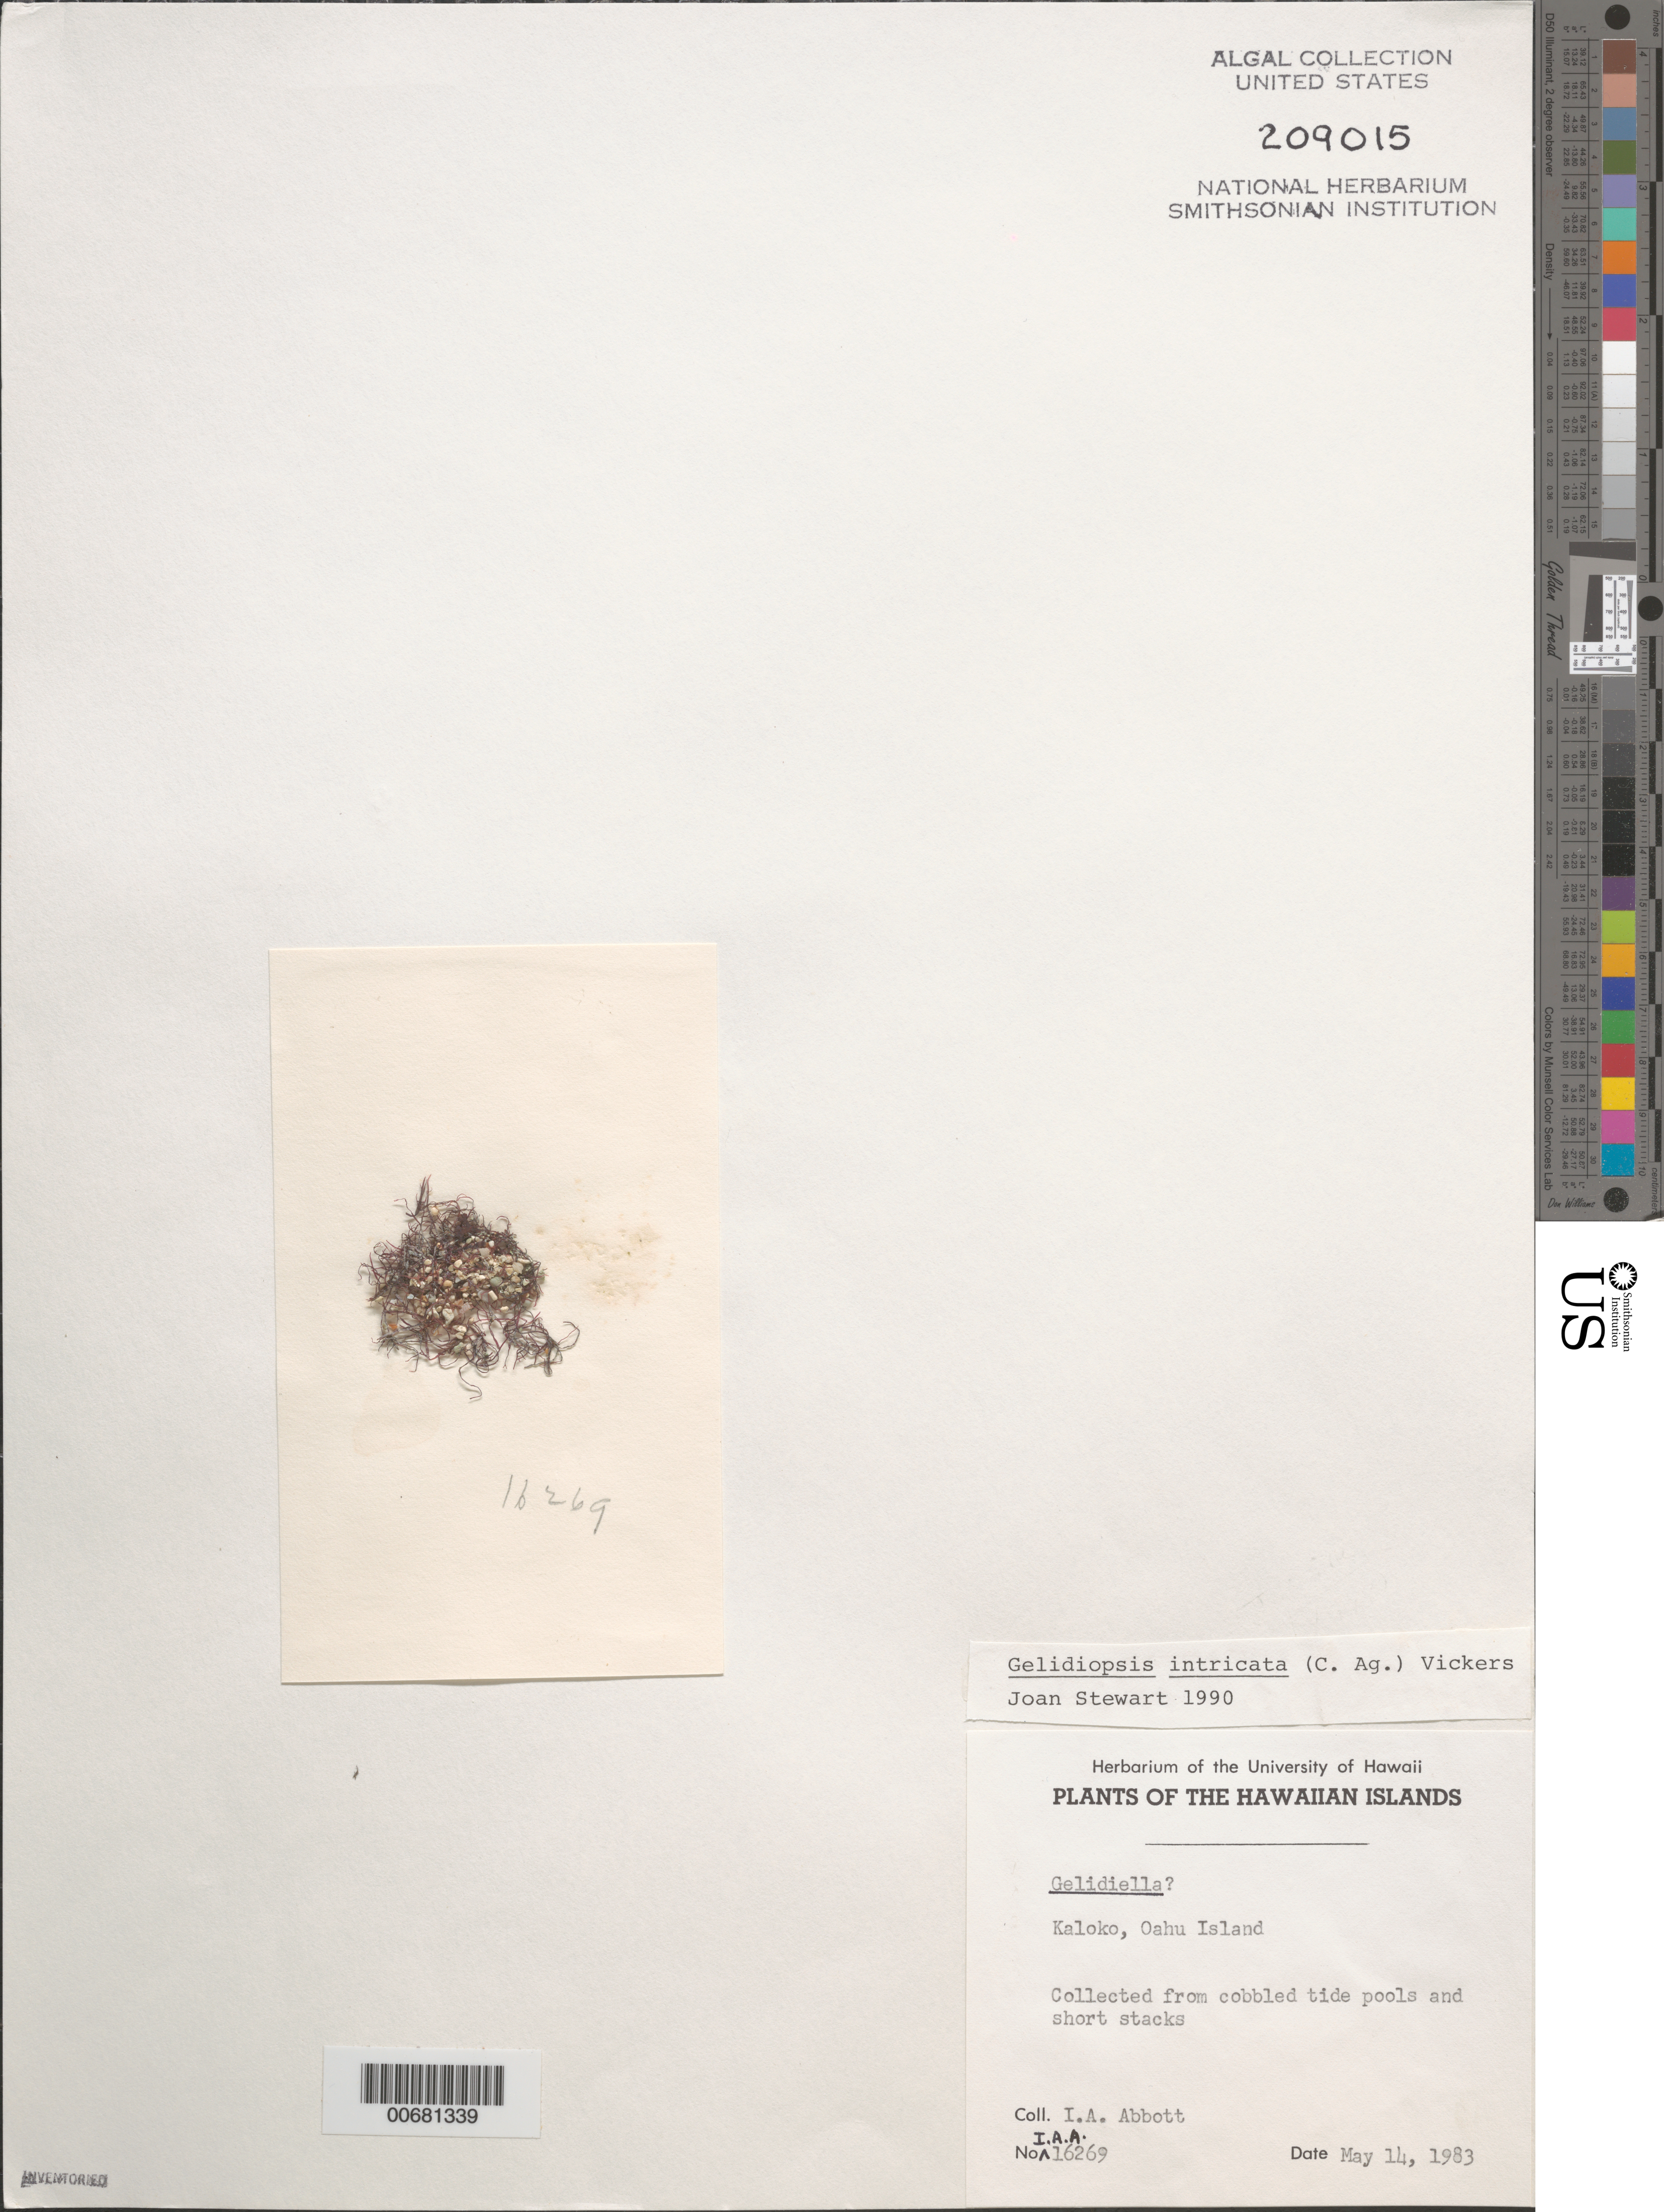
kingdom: Plantae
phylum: Rhodophyta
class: Florideophyceae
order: Rhodymeniales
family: Lomentariaceae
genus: Ceratodictyon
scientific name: Ceratodictyon intricatum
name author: (C. Agardh) R.E. Norris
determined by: Algae name updating Project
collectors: I. A. Abbott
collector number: IAA 16269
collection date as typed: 14 May 1983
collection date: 1983-05-14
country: United States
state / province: Hawaii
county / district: Honolulu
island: Oahu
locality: Kaloko (inlet south of Makapuu Point)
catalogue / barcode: US 209015